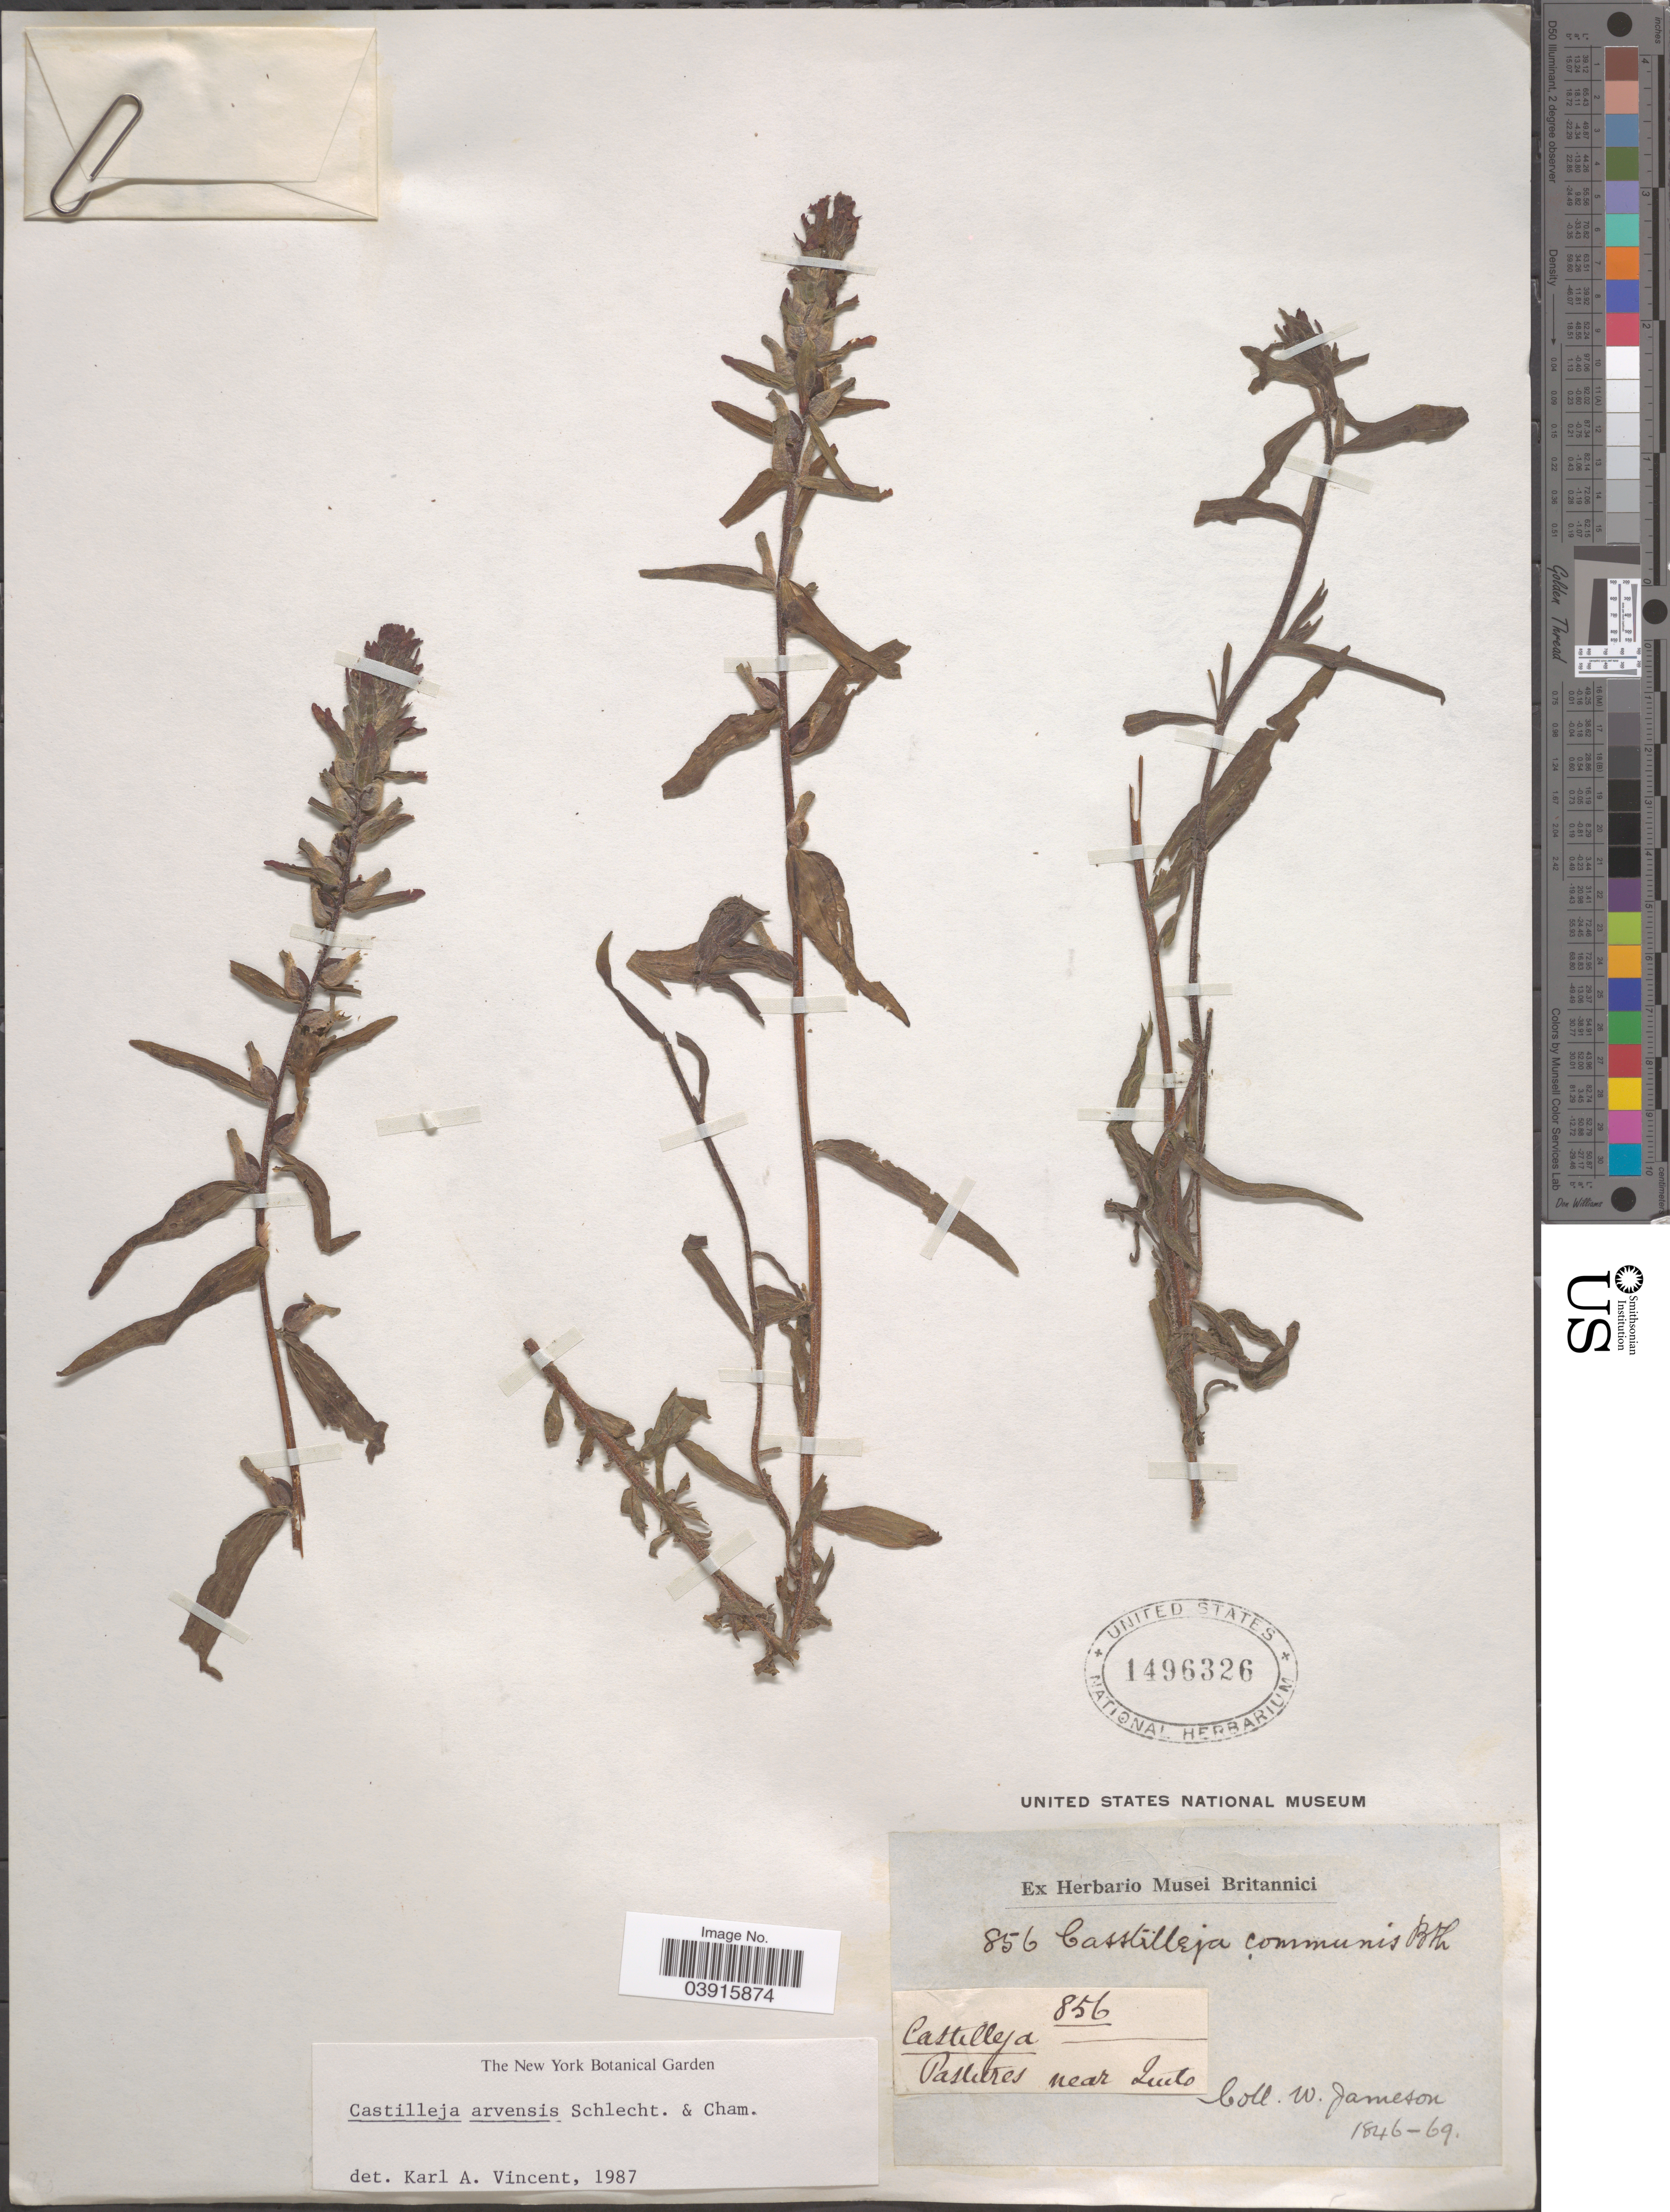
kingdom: Plantae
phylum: Tracheophyta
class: Magnoliopsida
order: Lamiales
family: Orobanchaceae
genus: Castilleja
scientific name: Castilleja arvensis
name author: Schltdl. & Cham.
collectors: W. Jameson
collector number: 856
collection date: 1846/1869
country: Ecuador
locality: Pastures near Quito.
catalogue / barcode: US 1496326